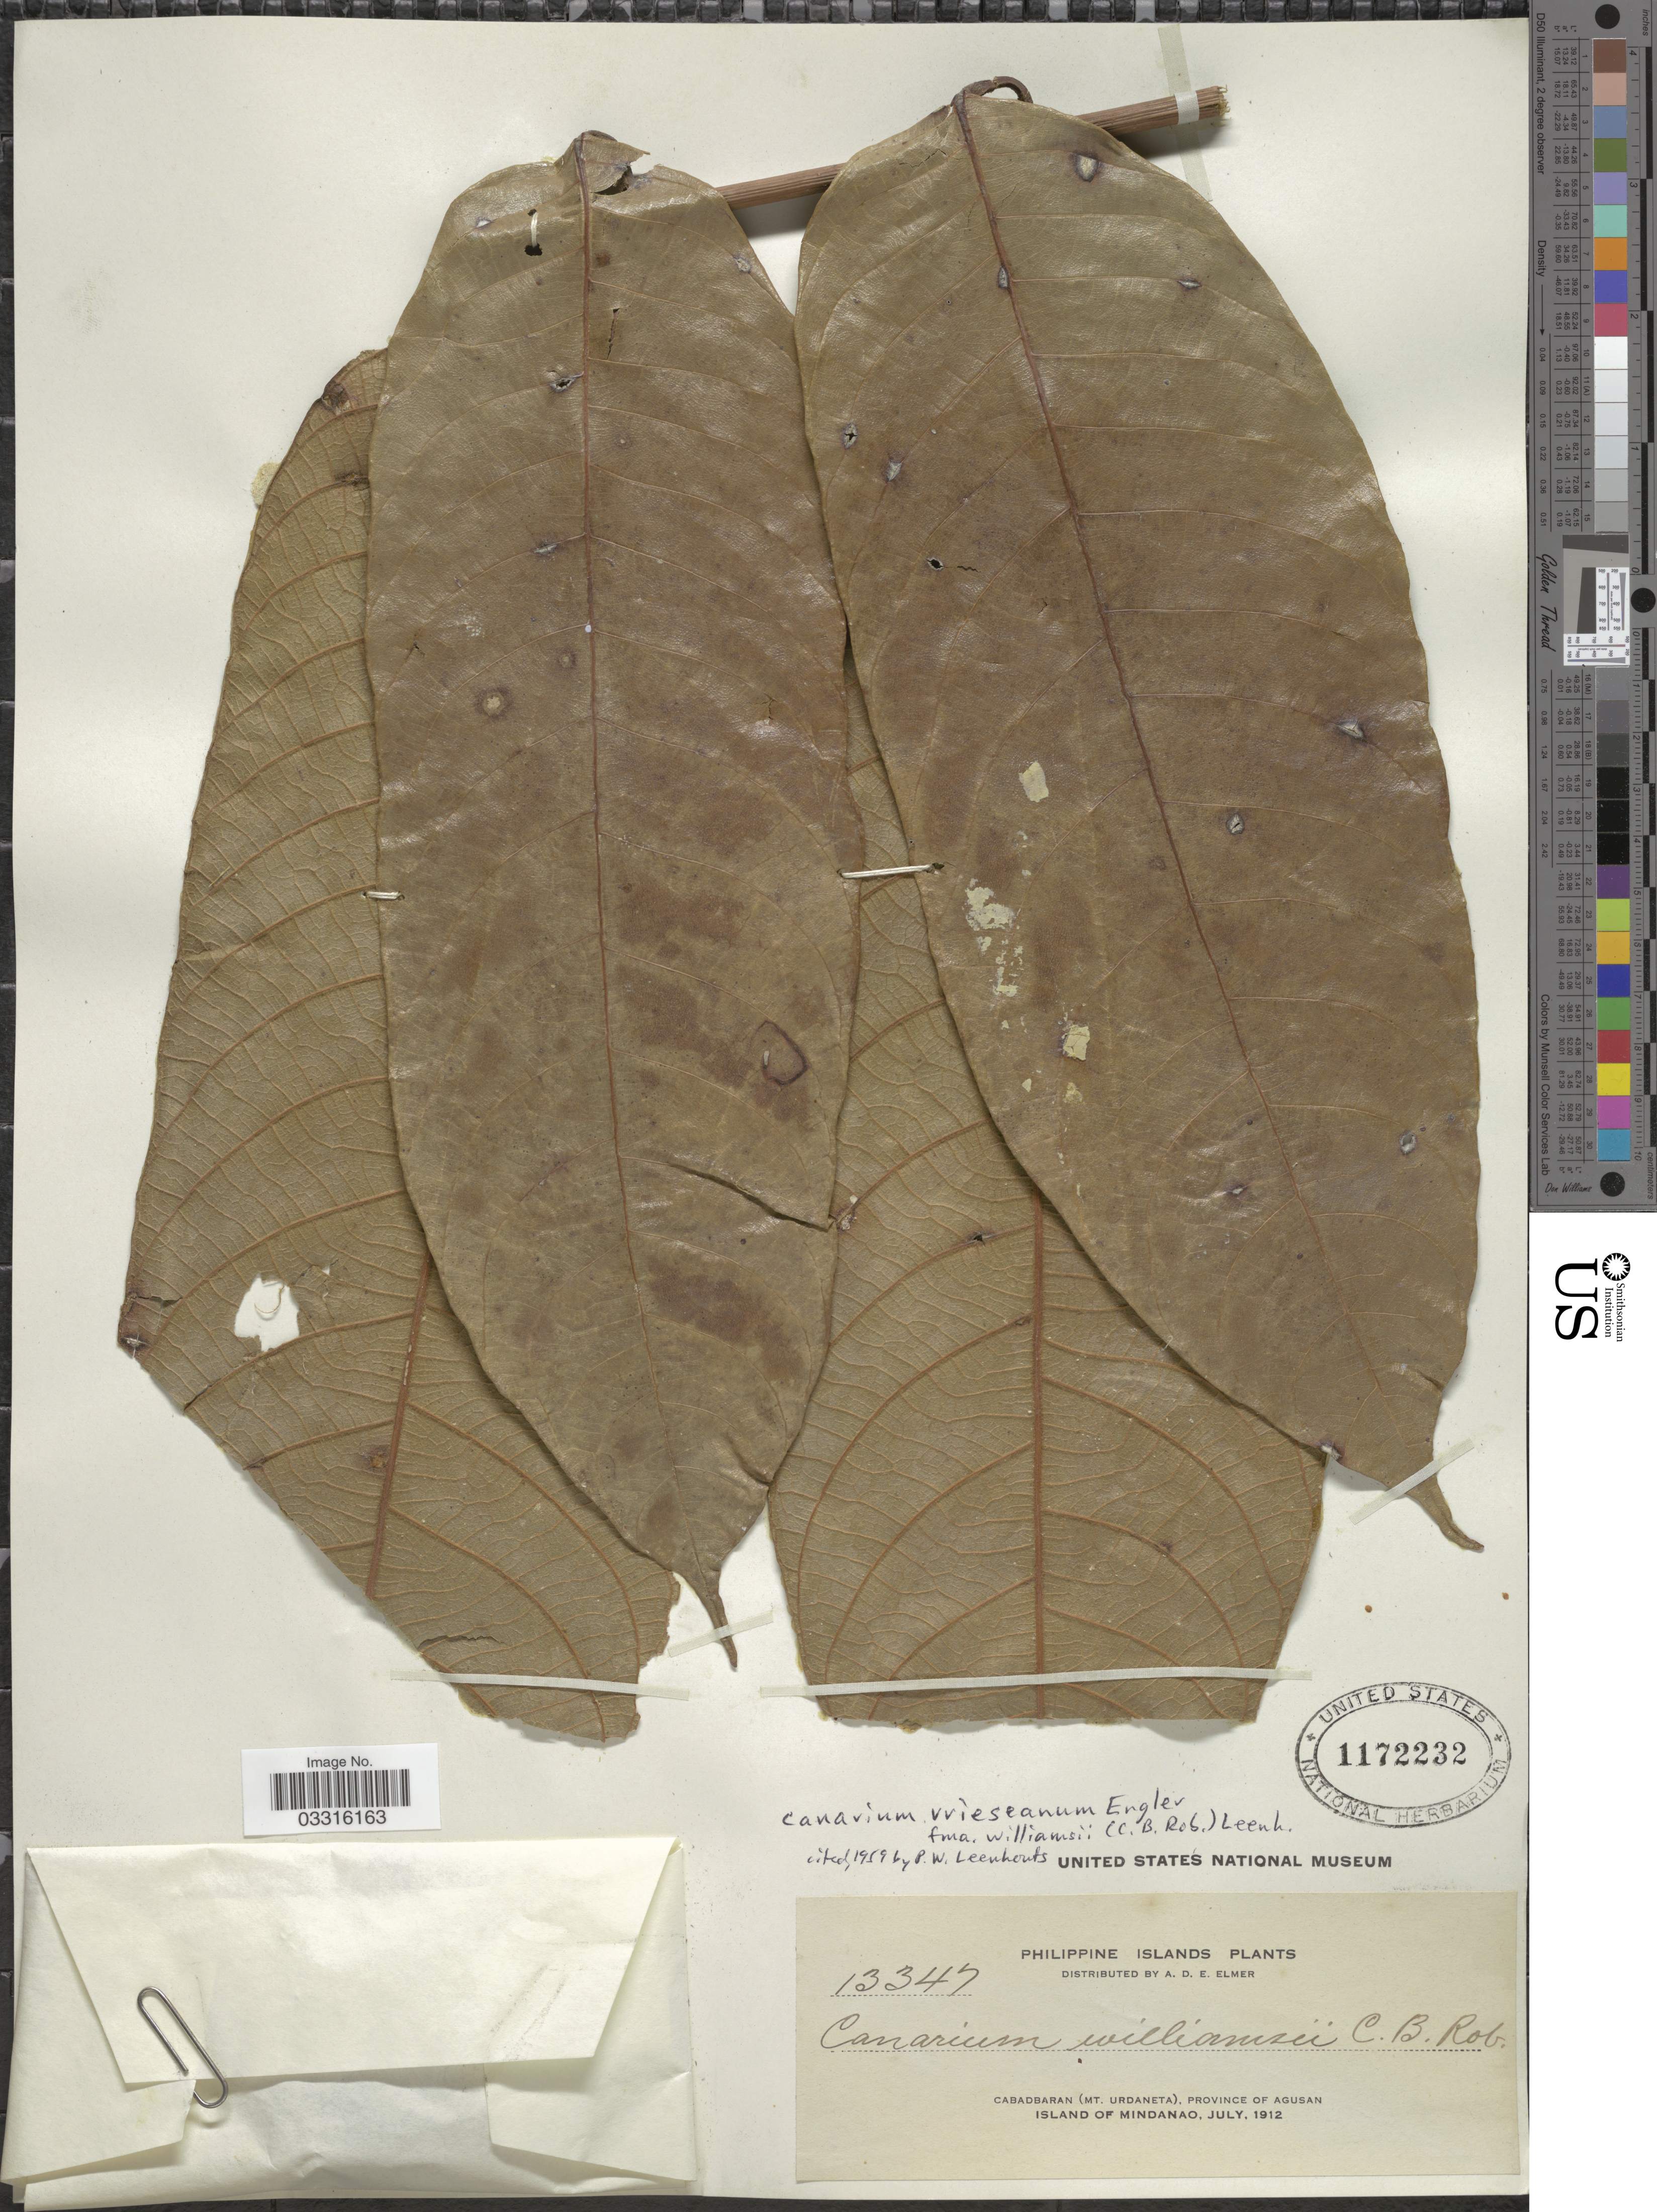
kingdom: Plantae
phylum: Tracheophyta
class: Magnoliopsida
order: Sapindales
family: Burseraceae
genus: Canarium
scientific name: Canarium vrieseanum f. williamsii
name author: (C.B. Rob.) Leenh.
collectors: A. D. E. Elmer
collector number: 13347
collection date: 1912-07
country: Philippines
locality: Cabadbaran (Mt. Urdaneta), Province of Agusan. Island of Mindanao.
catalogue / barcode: US 1172232